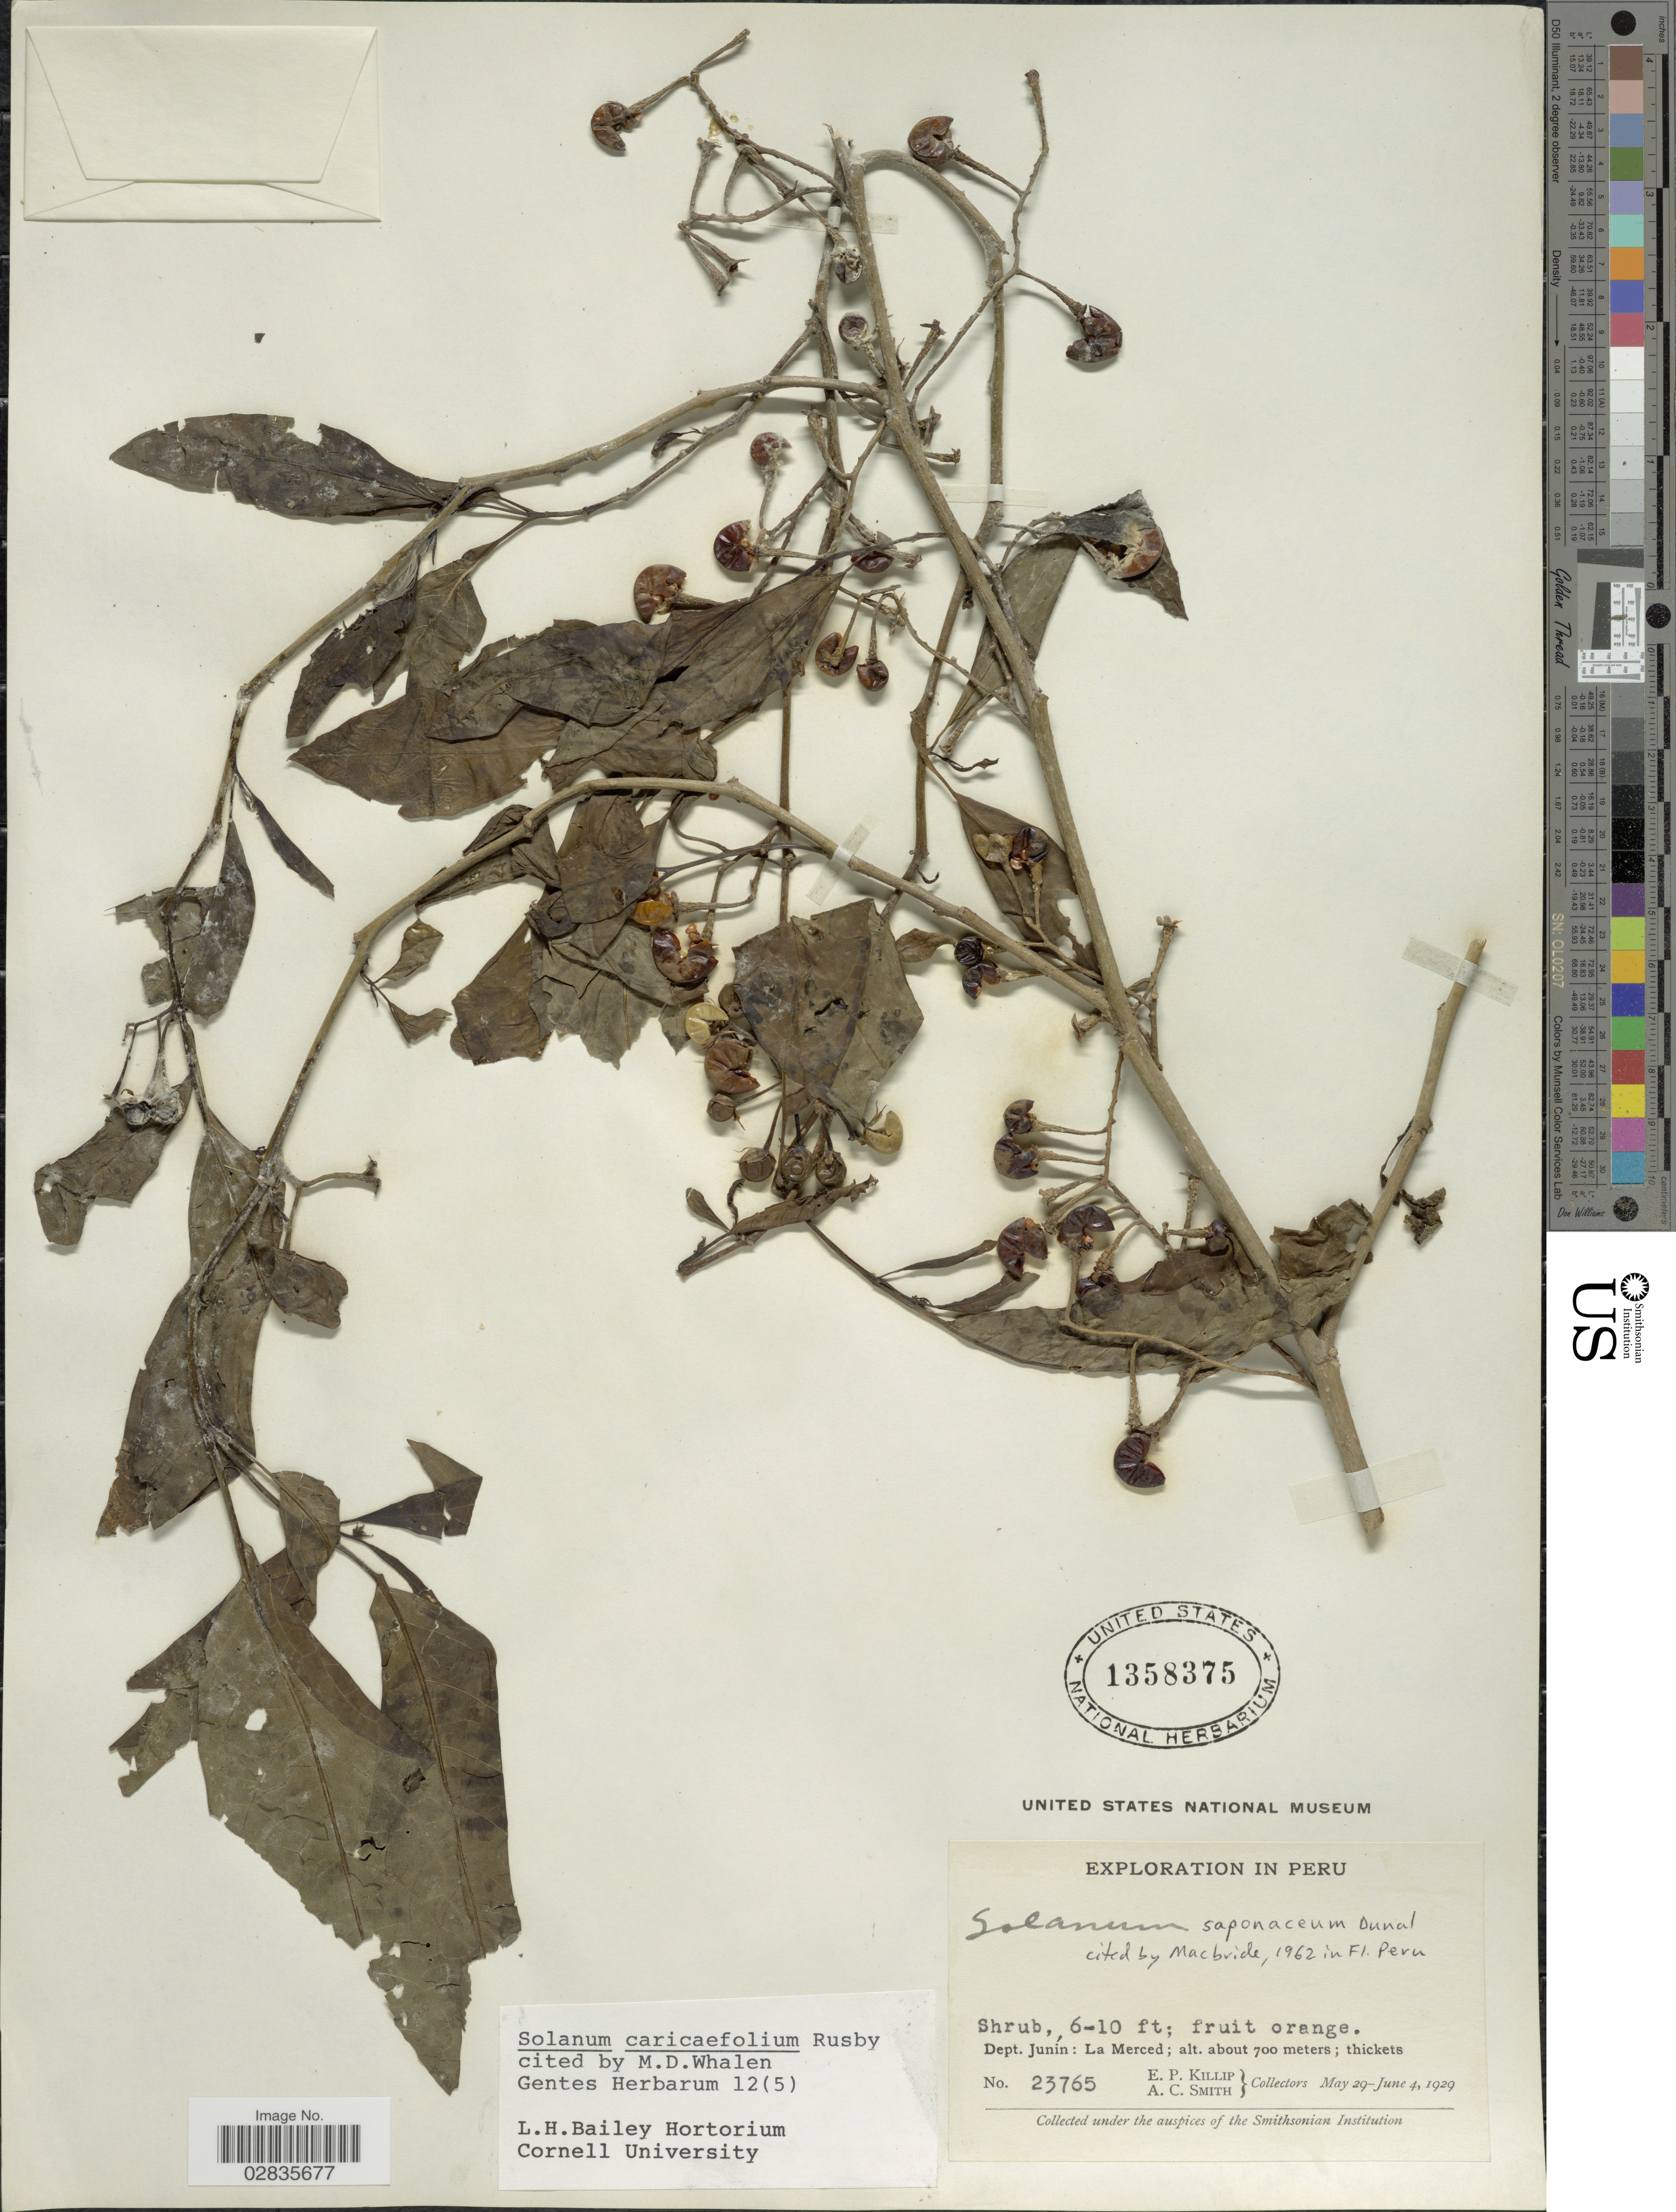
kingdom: Plantae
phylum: Tracheophyta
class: Magnoliopsida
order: Solanales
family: Solanaceae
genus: Solanum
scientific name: Solanum caricaefolium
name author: Rusby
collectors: E. P. Killip & A. C. Smith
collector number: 23765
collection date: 1929-05-29/1929-06-04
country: Peru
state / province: Junín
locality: Dept. Junín: La Merced.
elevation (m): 700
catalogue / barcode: US 1358375